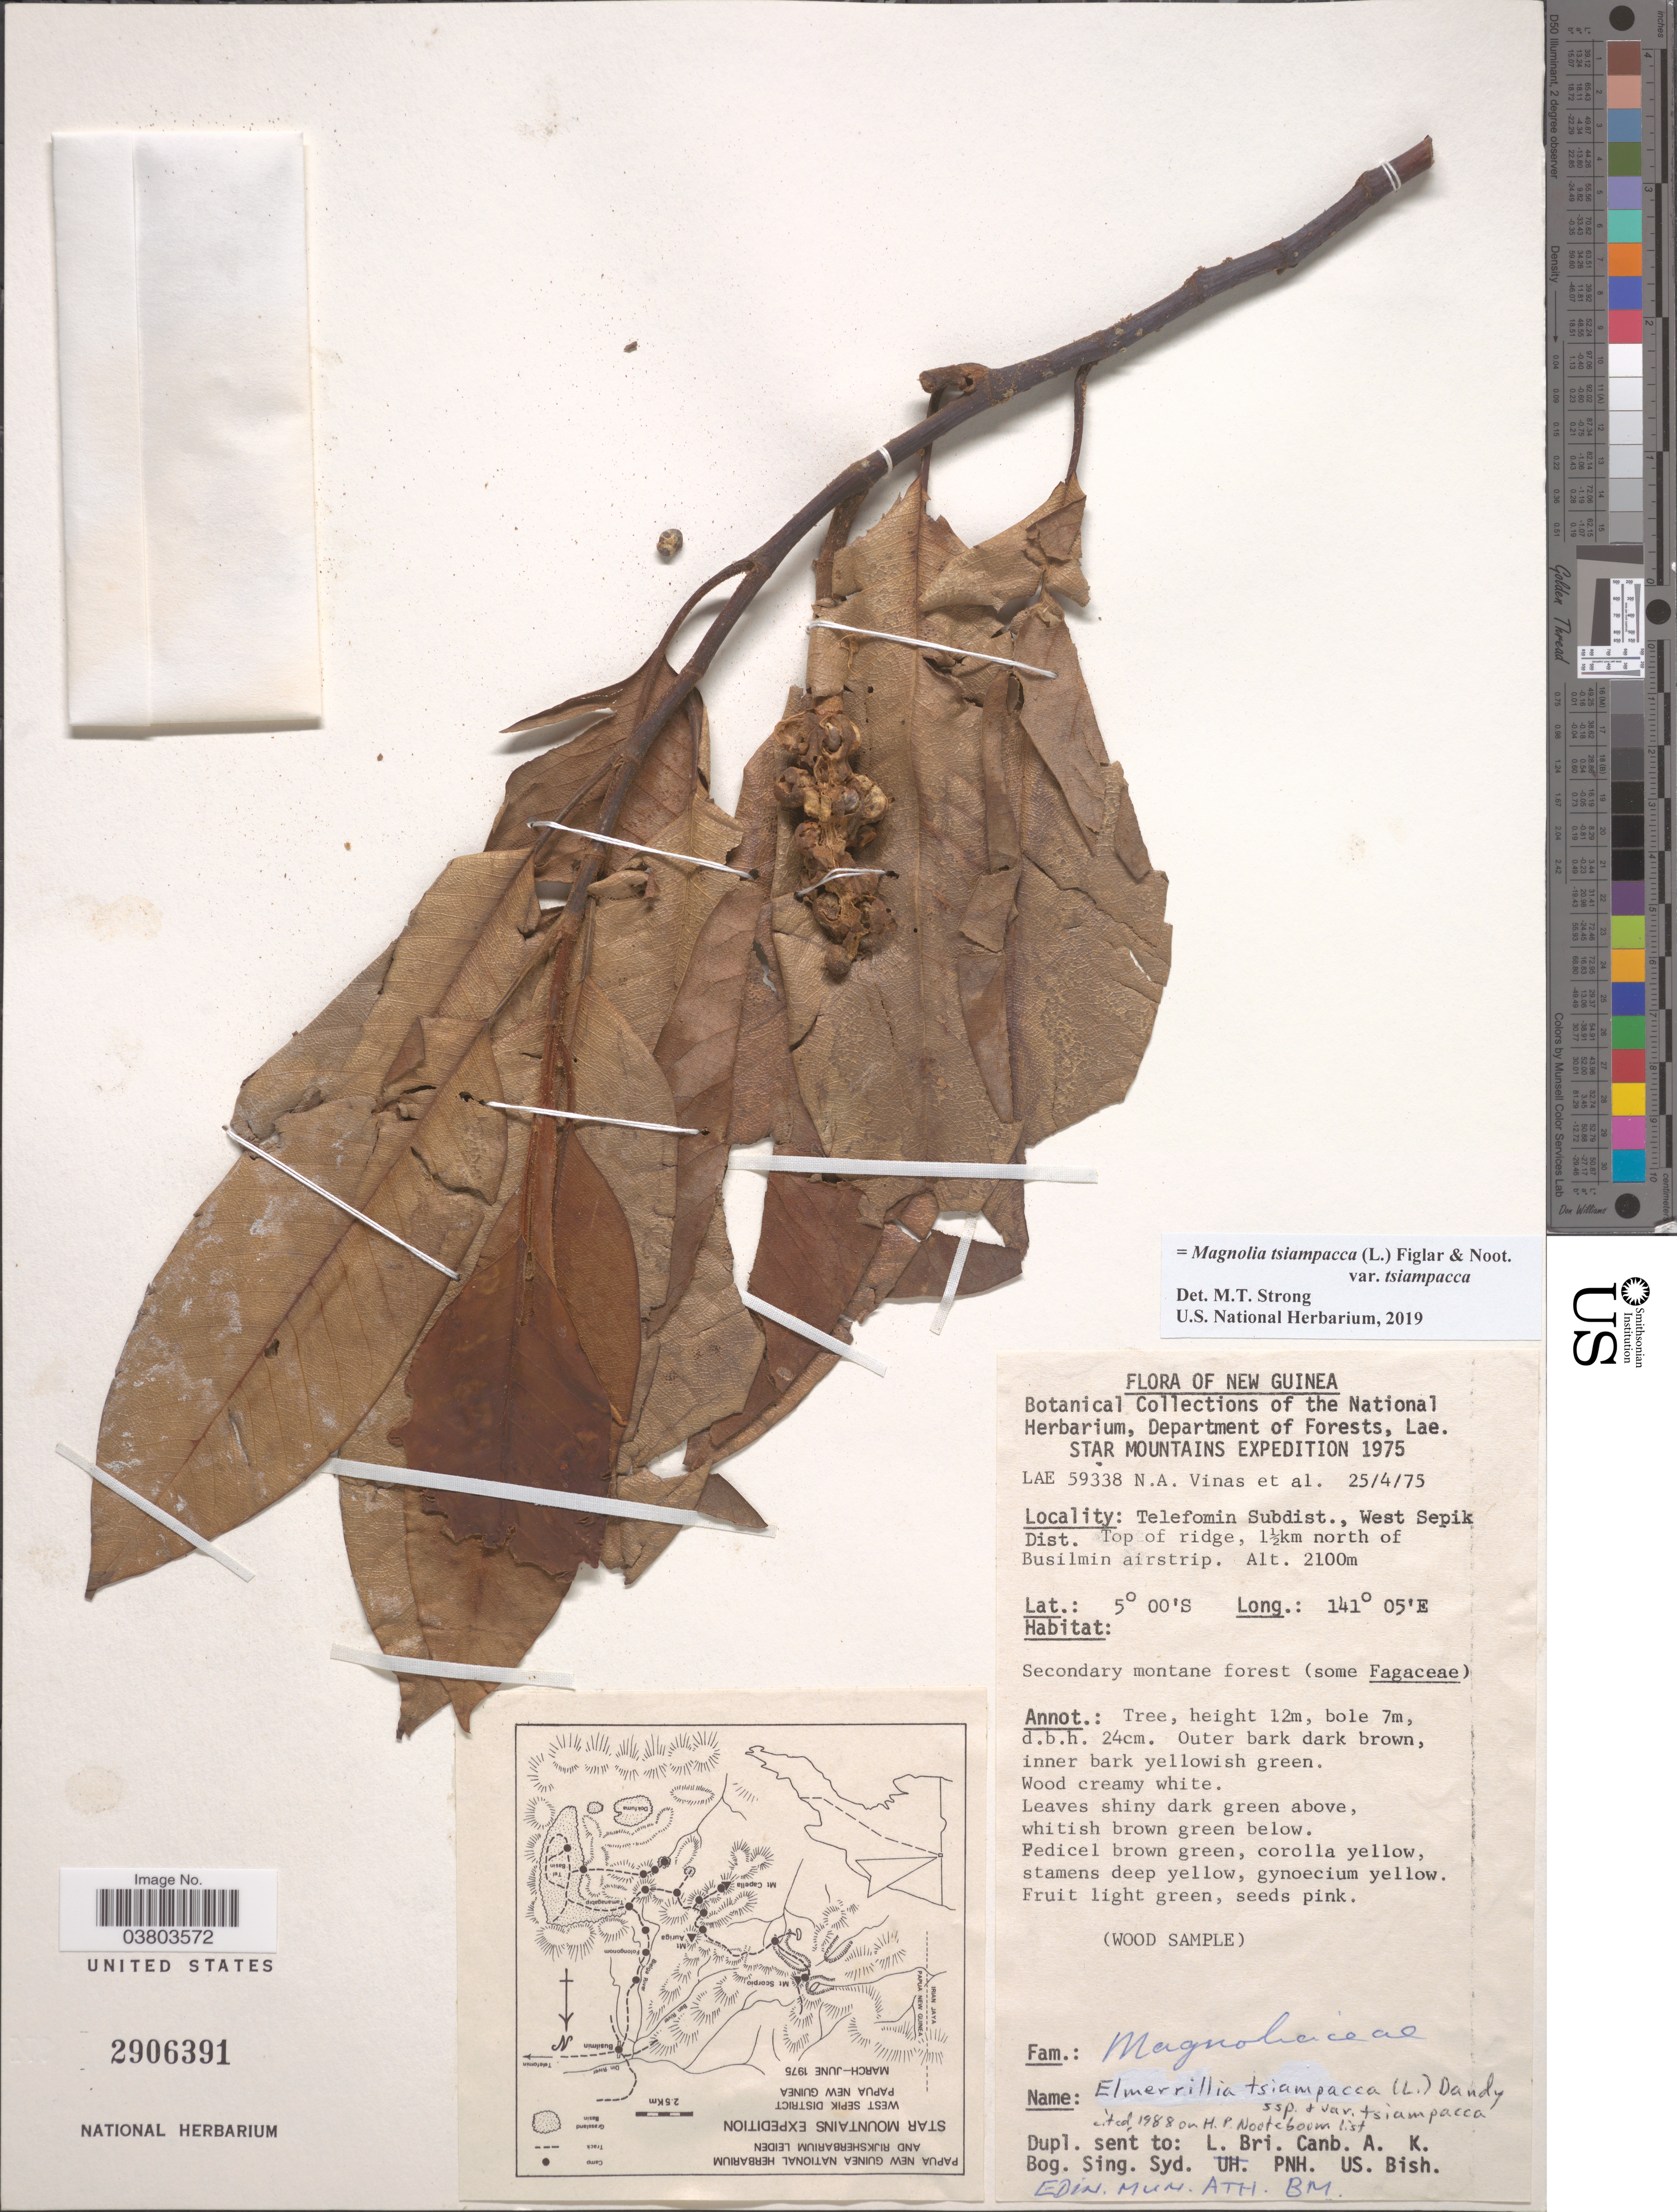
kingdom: Plantae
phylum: Tracheophyta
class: Magnoliopsida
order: Magnoliales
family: Magnoliaceae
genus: Magnolia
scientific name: Magnolia tsiampacca var. tsiampacca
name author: (L.) Figlar & Noot.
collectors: N. Vinas & et al.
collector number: LAE 59338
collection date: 1975-04-25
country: Papua New Guinea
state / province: Sandaun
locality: New Guinea. Telefomin Subdist., West Sepik Dist. Top of ridge, 1½ km north of Busilmin airstrip.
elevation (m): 2100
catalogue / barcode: US 2906391